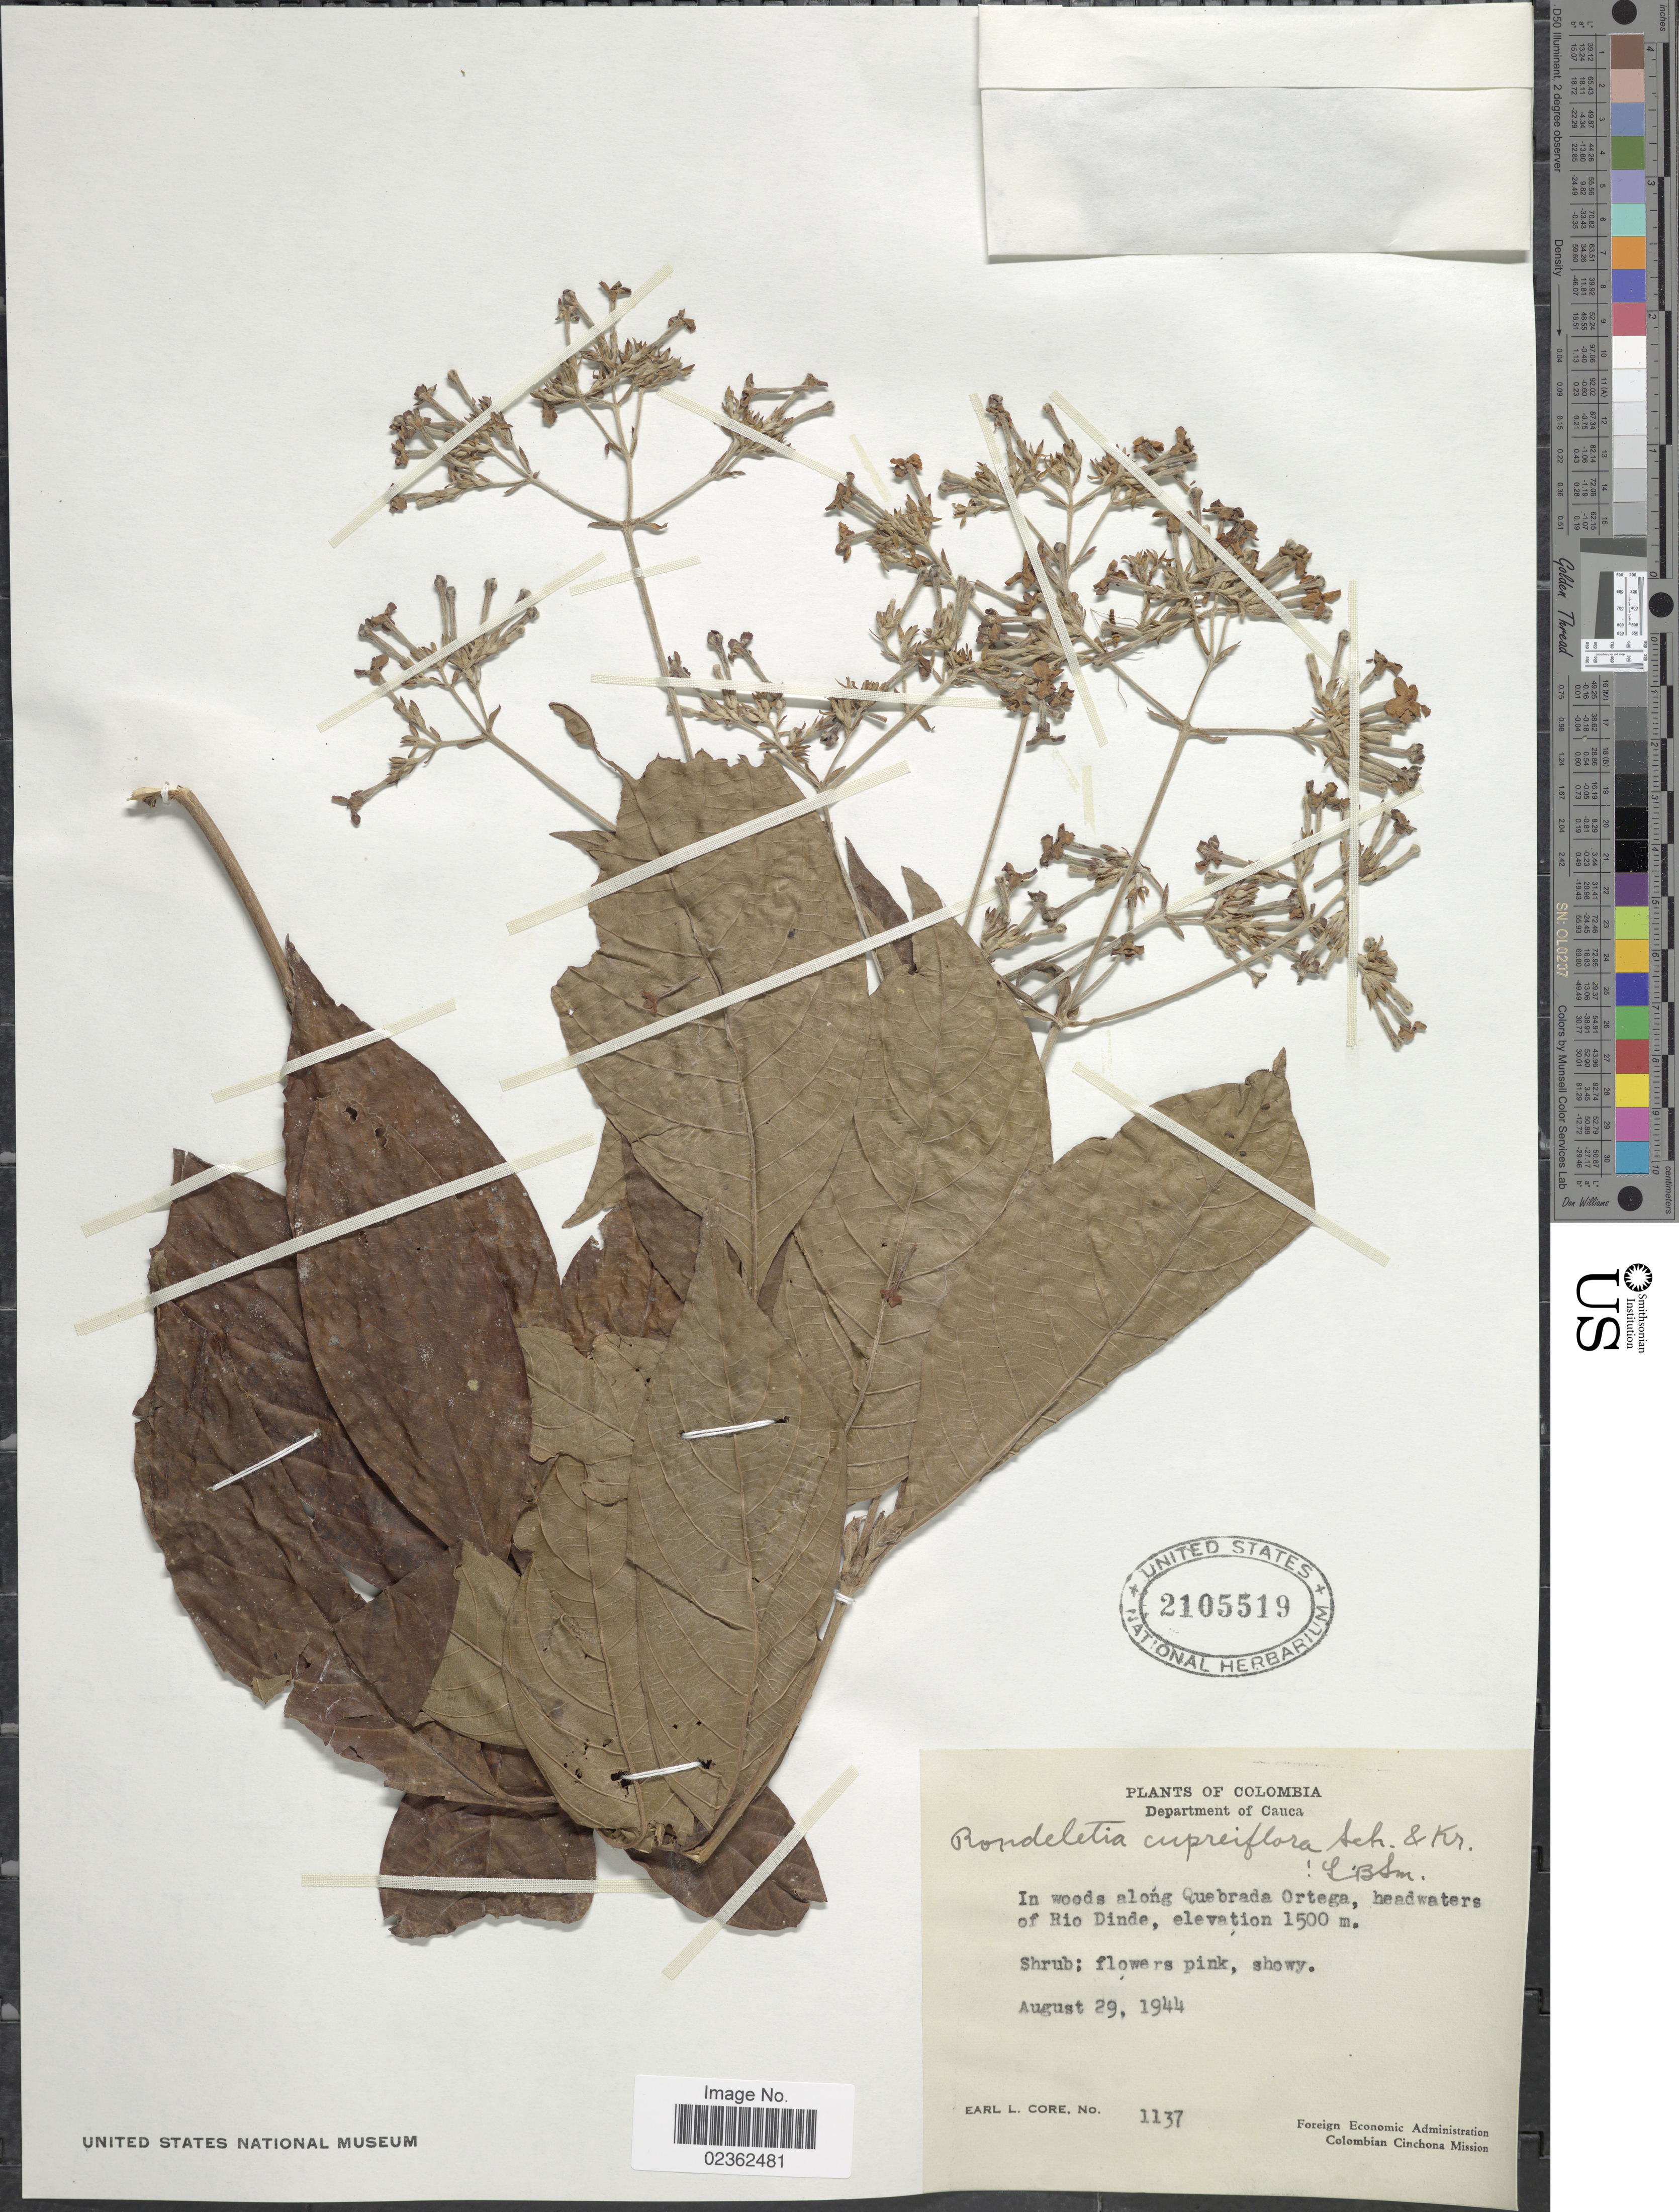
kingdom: Plantae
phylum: Tracheophyta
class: Magnoliopsida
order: Gentianales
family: Rubiaceae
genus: Arachnothryx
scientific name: Arachnothryx cupreiflora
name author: (K. Schum. & K. Krause) Steyerm.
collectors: E. L. Core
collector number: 1137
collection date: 1944-08-29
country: Colombia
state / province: Cauca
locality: In woods along Quebrada Ortega, headwaters of Rio Dinde.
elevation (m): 1500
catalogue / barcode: US 2105519